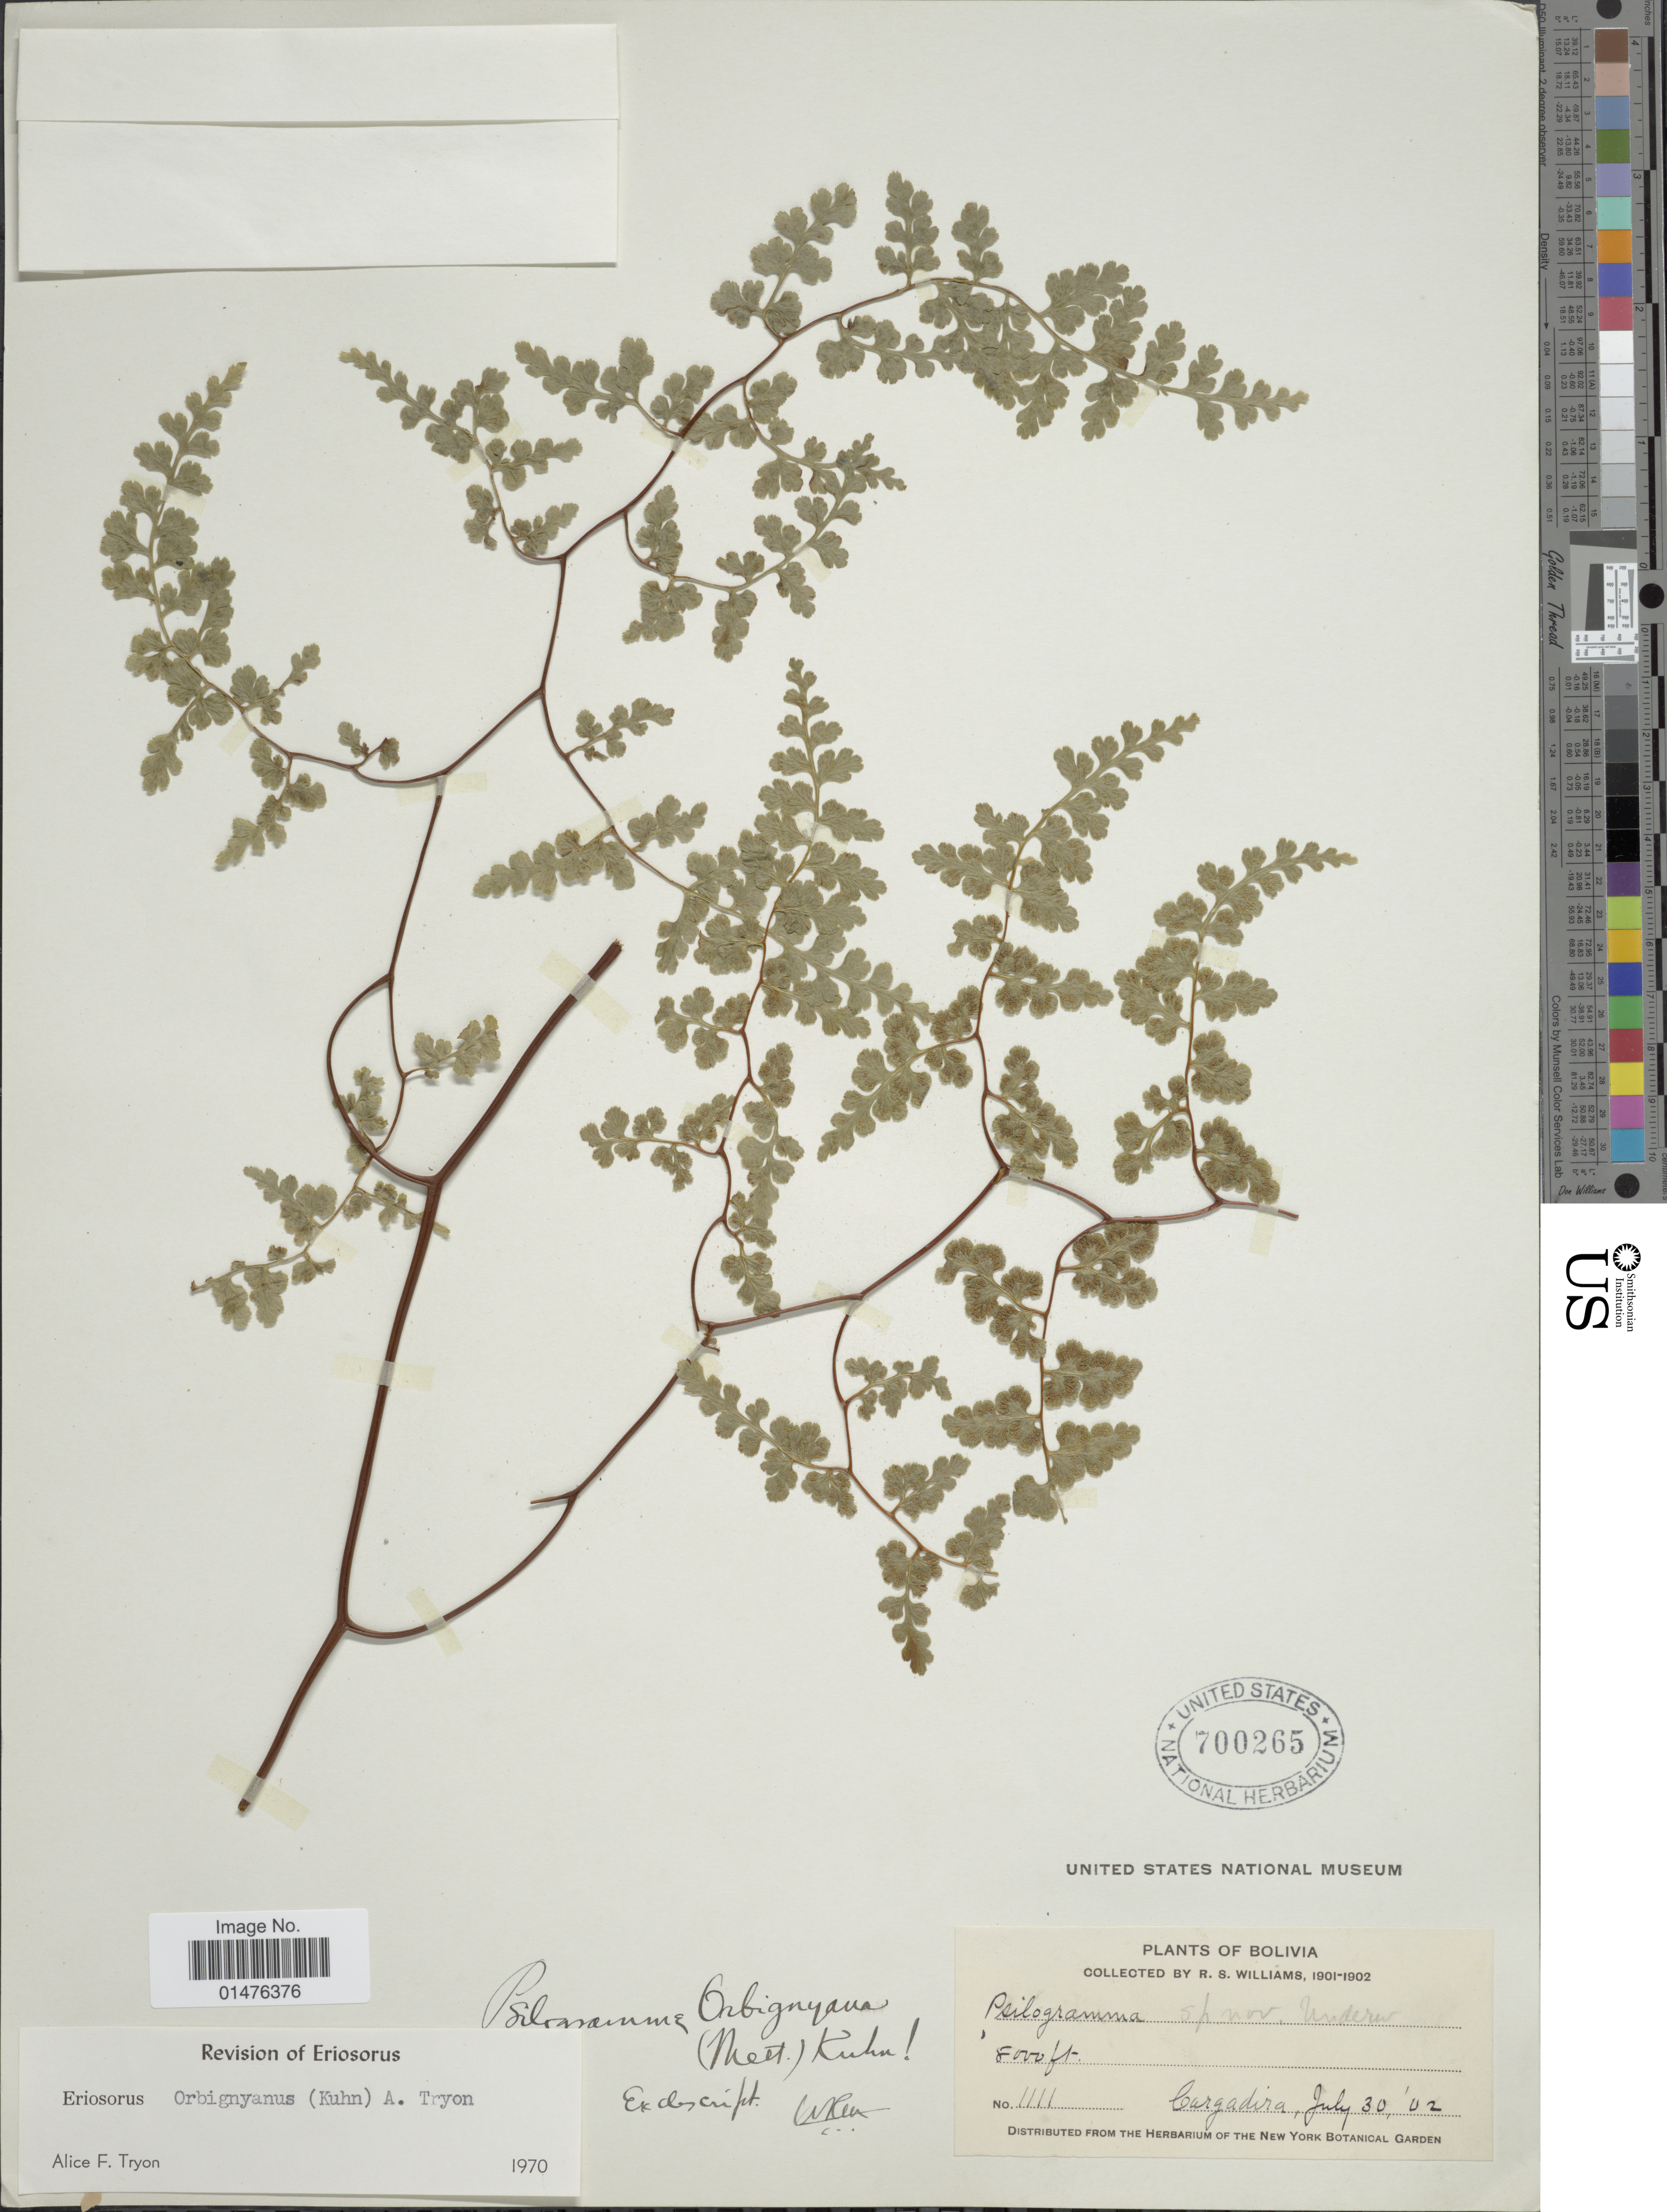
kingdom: Plantae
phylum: Tracheophyta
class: Polypodiopsida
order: Polypodiales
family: Pteridaceae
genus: Jamesonia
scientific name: Jamesonia orbignyana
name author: (Kuhn) Christenh.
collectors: R. S. Williams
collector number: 1111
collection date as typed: July 30, 1902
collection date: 1902-07-30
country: Bolivia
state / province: La Paz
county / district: Franz Tamayo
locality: Cargadira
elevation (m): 2438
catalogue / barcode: US 700265